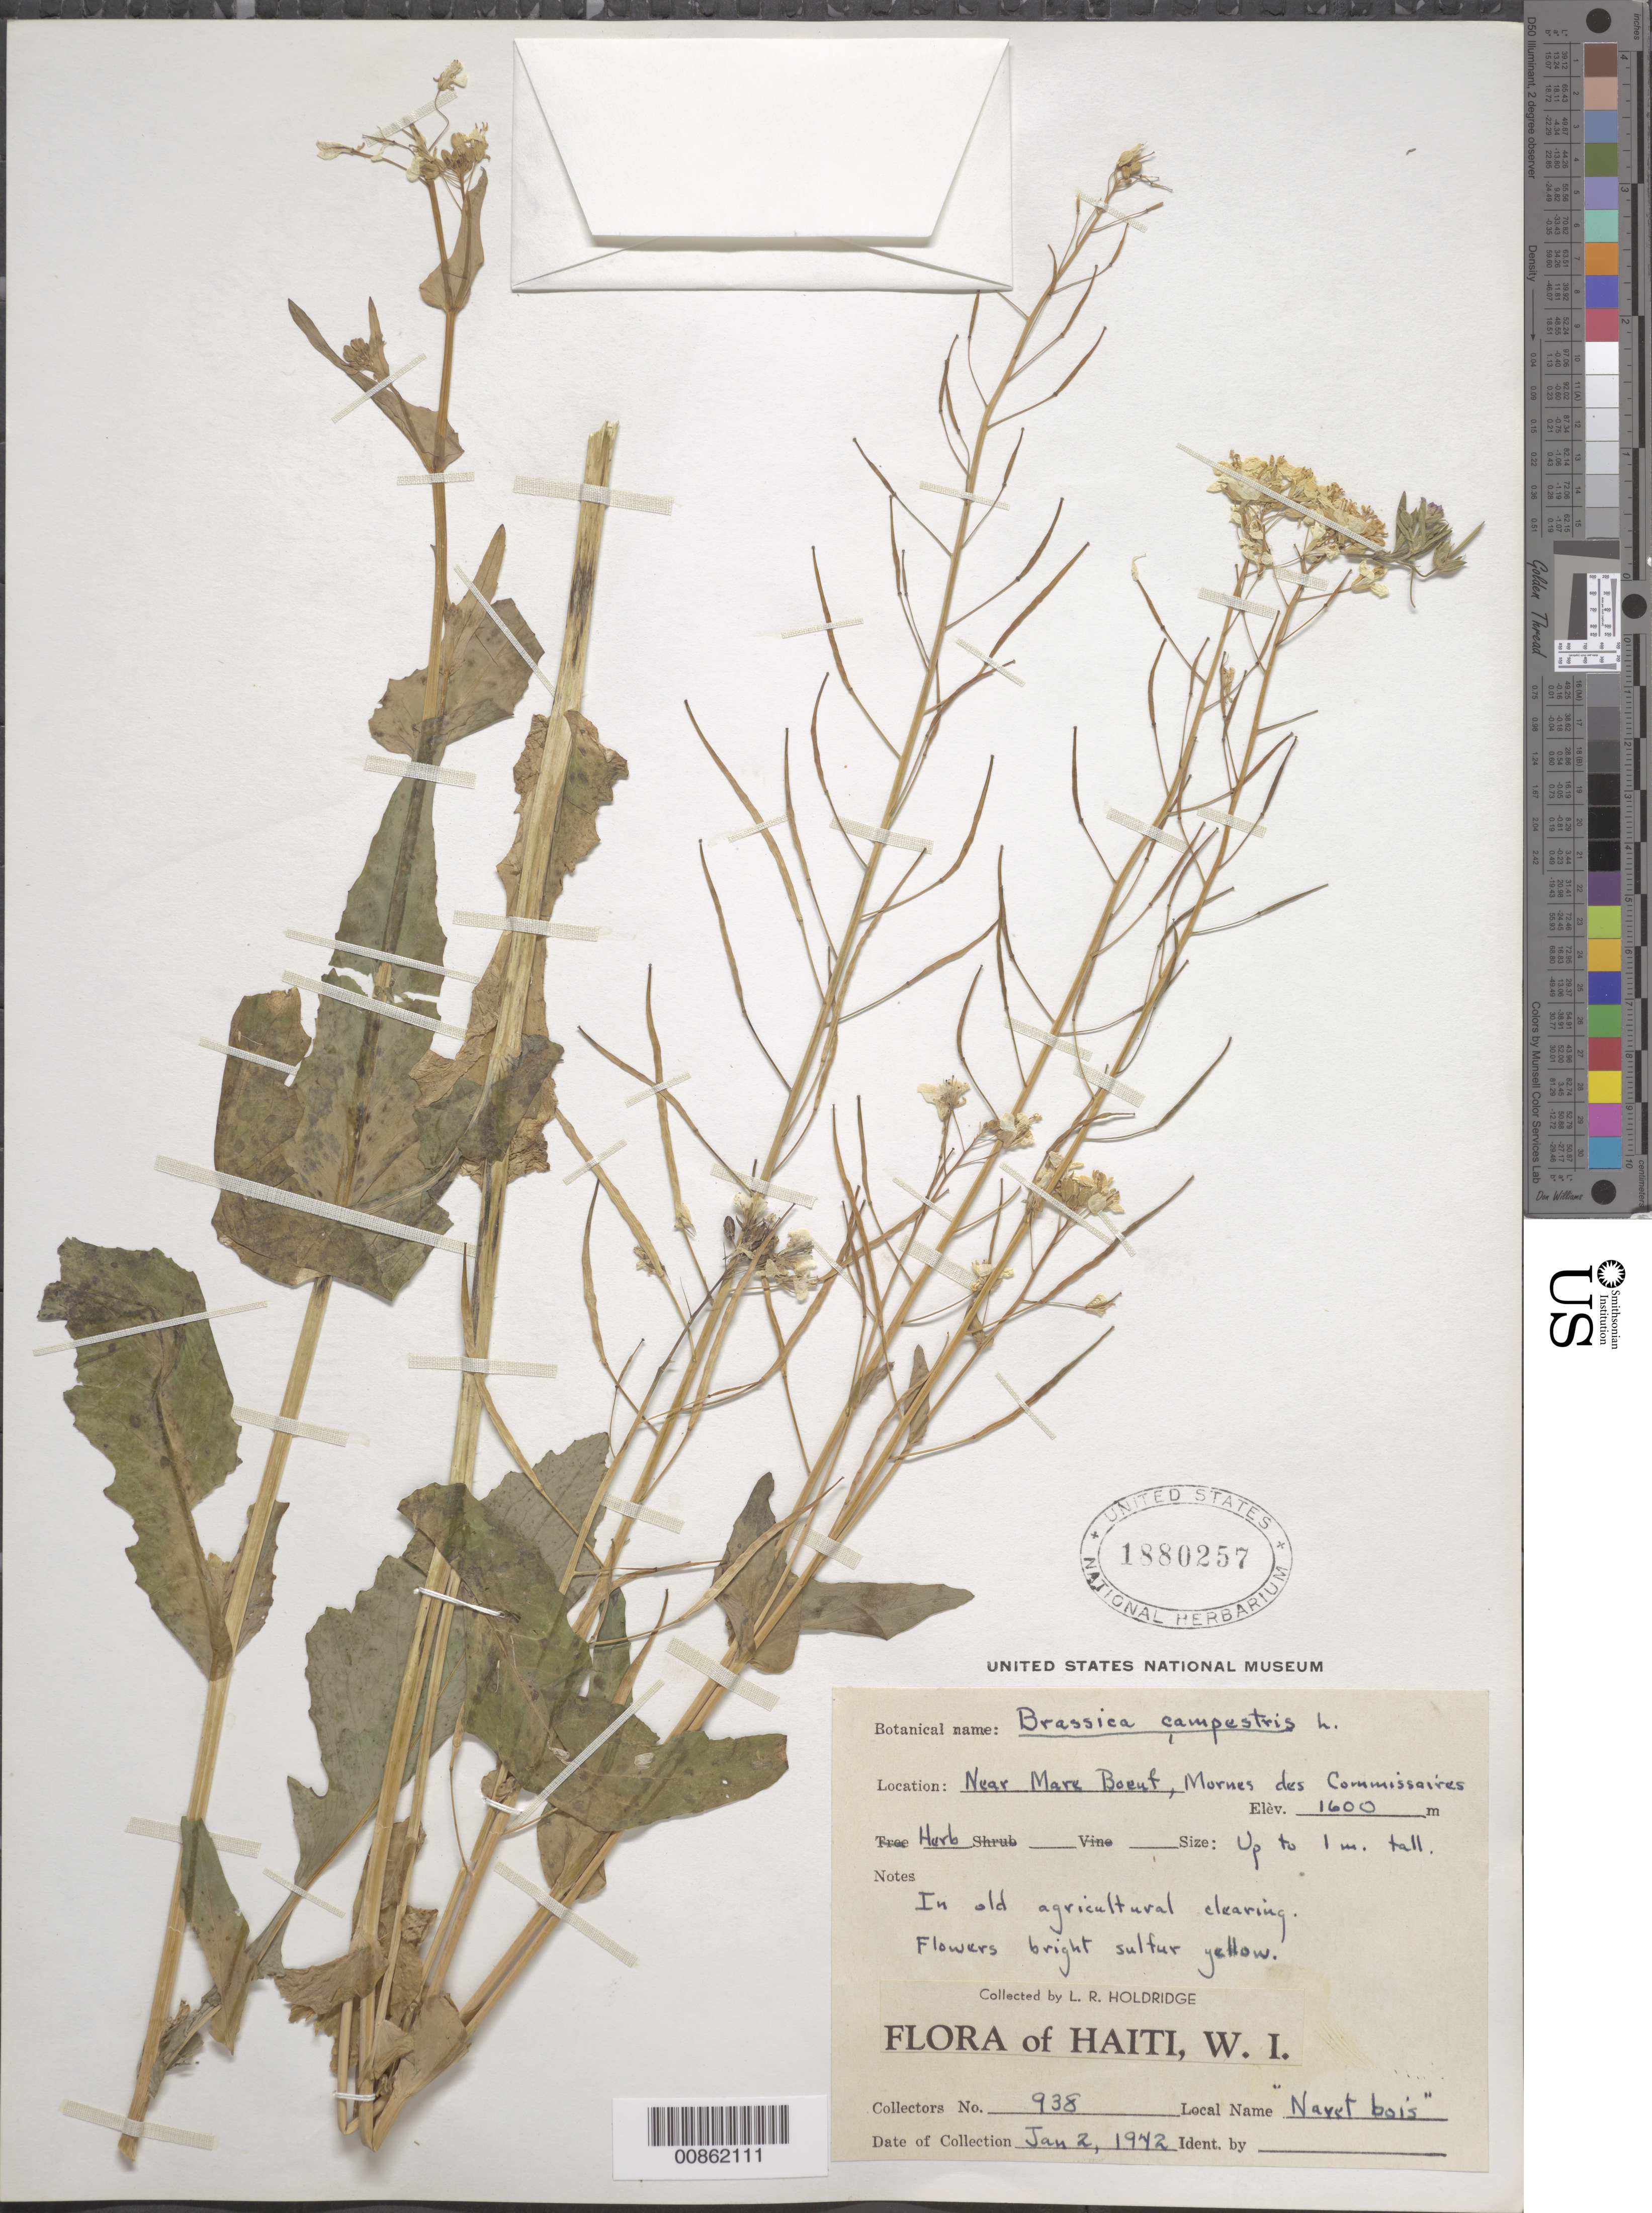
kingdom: Plantae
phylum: Tracheophyta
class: Magnoliopsida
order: Brassicales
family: Brassicaceae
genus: Brassica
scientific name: Brassica campestris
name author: L.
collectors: L. Holdridge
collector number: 938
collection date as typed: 02 Jan 1942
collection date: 1942-01-02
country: Haiti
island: Hispaniola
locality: Near Mare Boeuf, Mornes des Commissaires.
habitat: In old agricultural clearing.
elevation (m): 1600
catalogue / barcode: US 1880257